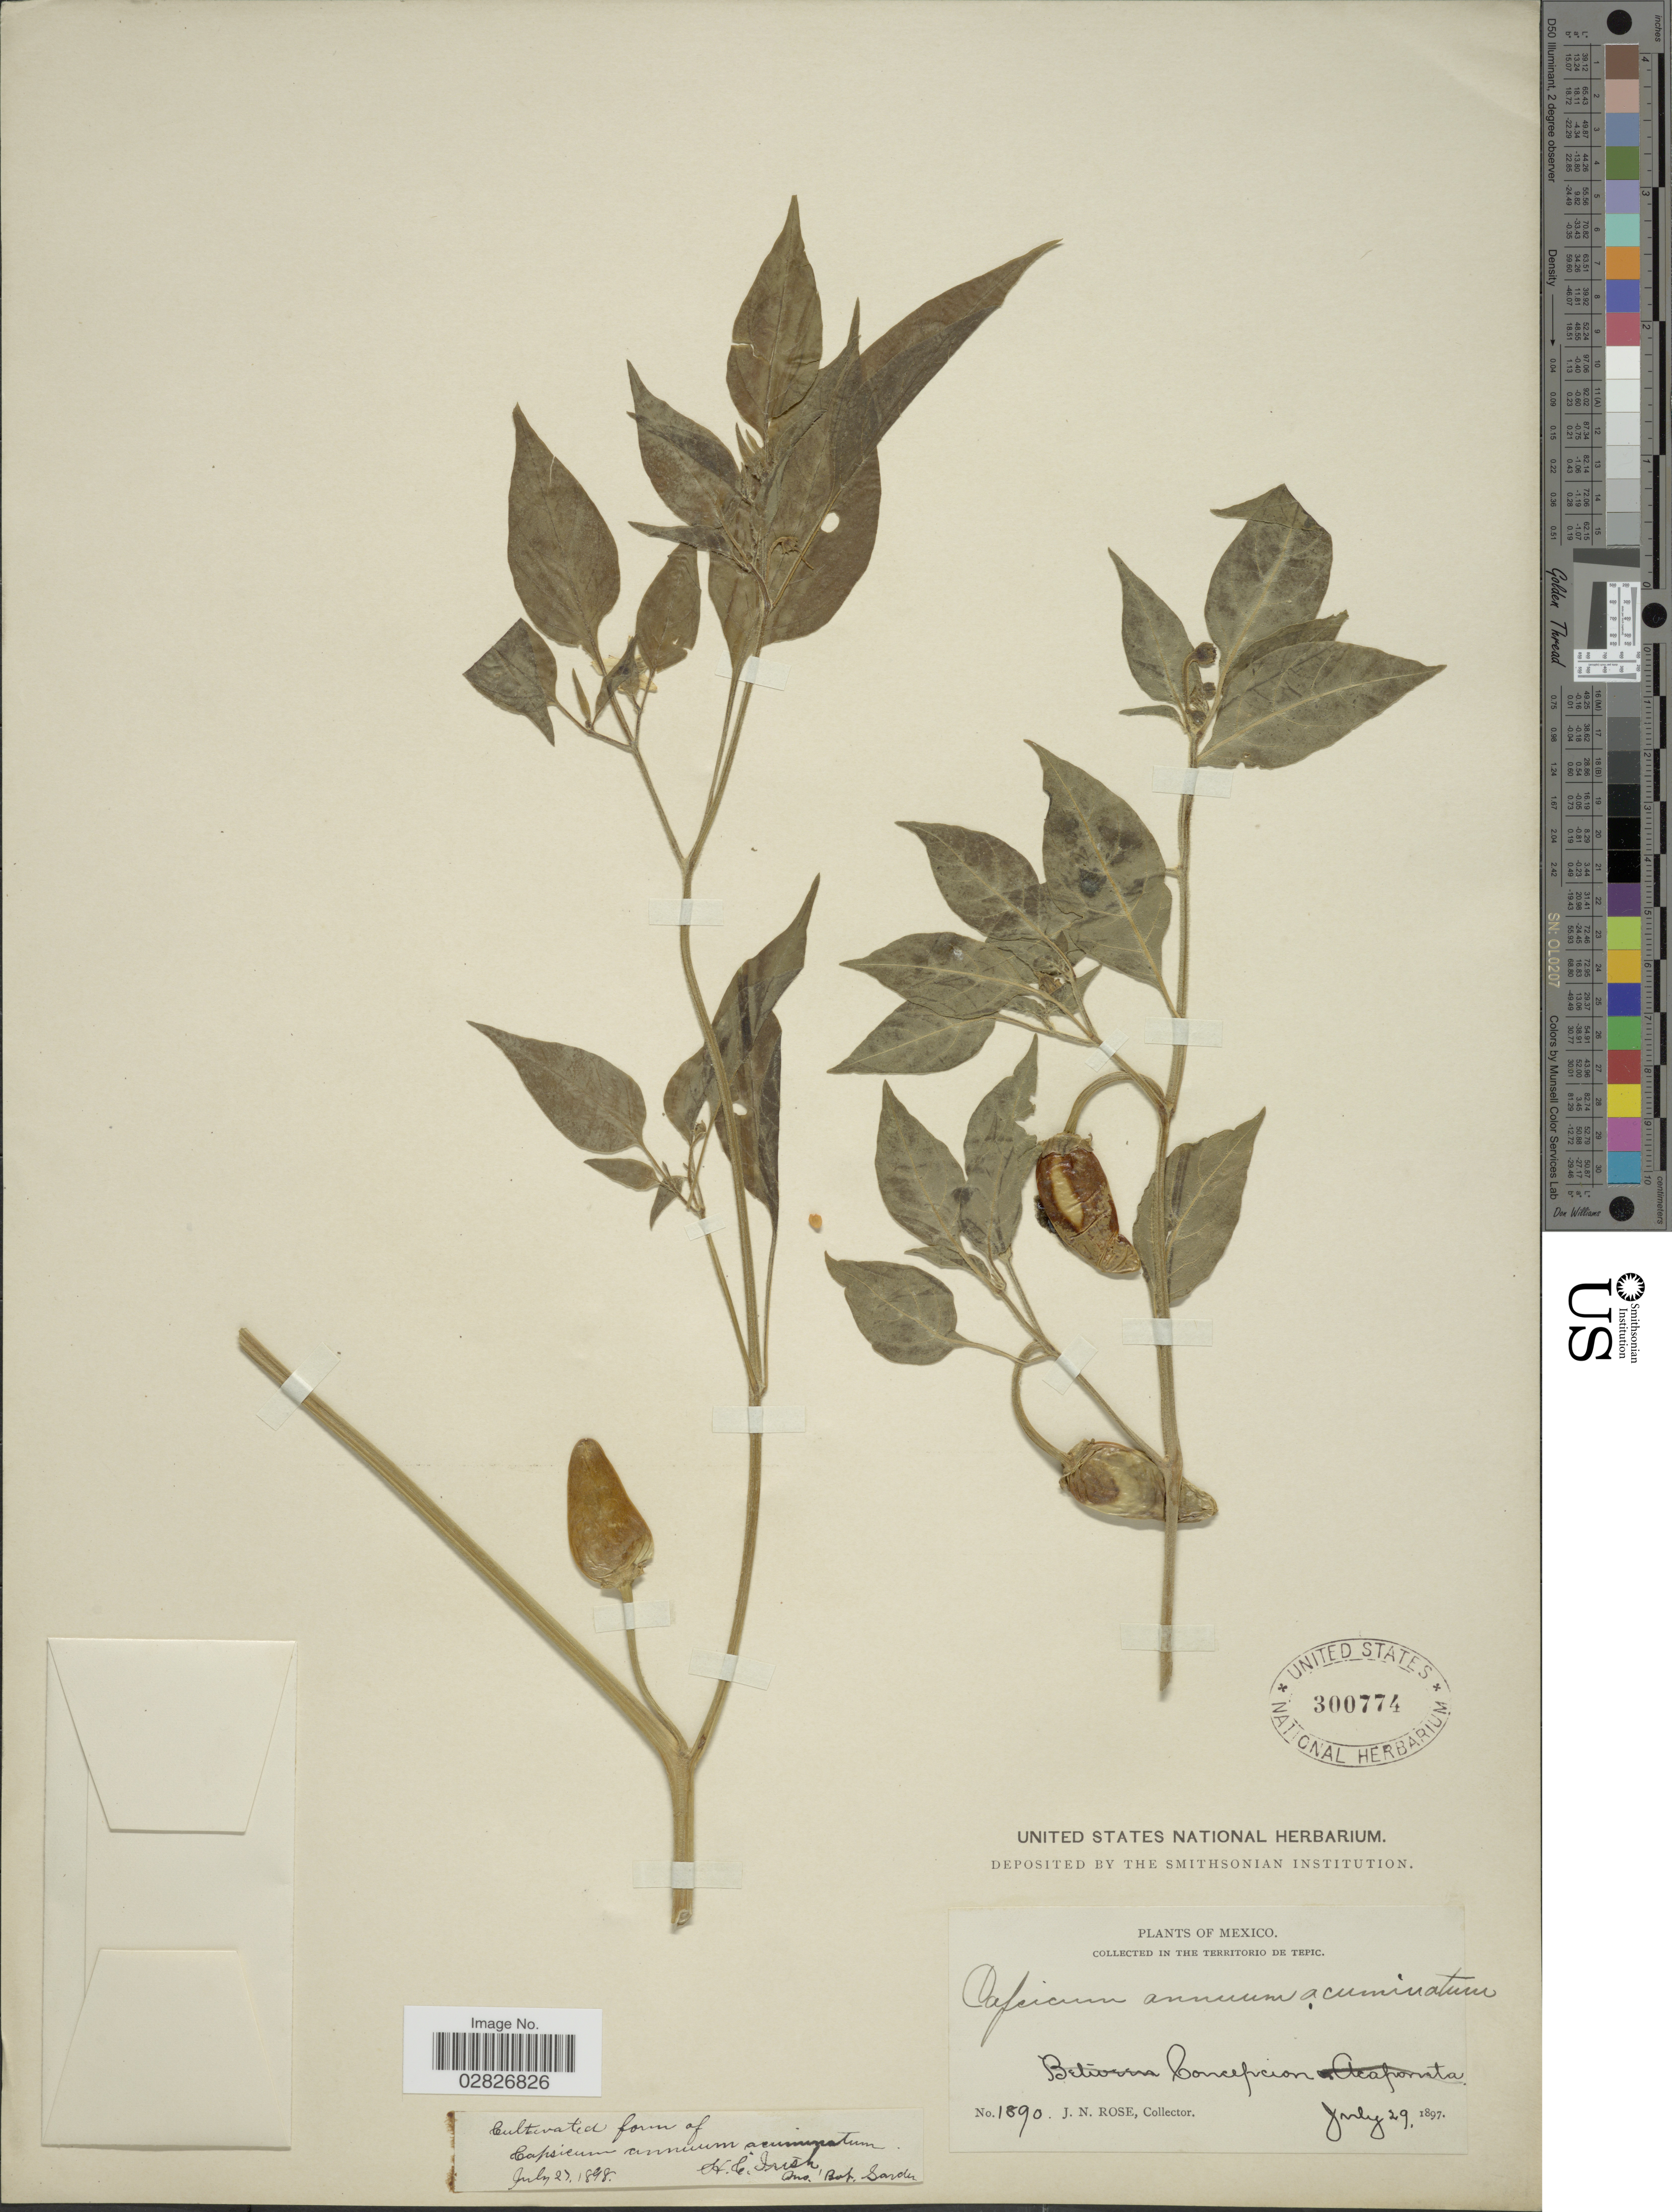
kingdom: Plantae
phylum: Tracheophyta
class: Magnoliopsida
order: Solanales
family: Solanaceae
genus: Capsicum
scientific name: Capsicum annuum var. acuminatum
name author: Fingerh.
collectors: J. N. Rose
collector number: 1890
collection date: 1897-07-29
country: Mexico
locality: Territorio de Tepic, Concepcion.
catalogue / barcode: US 300774